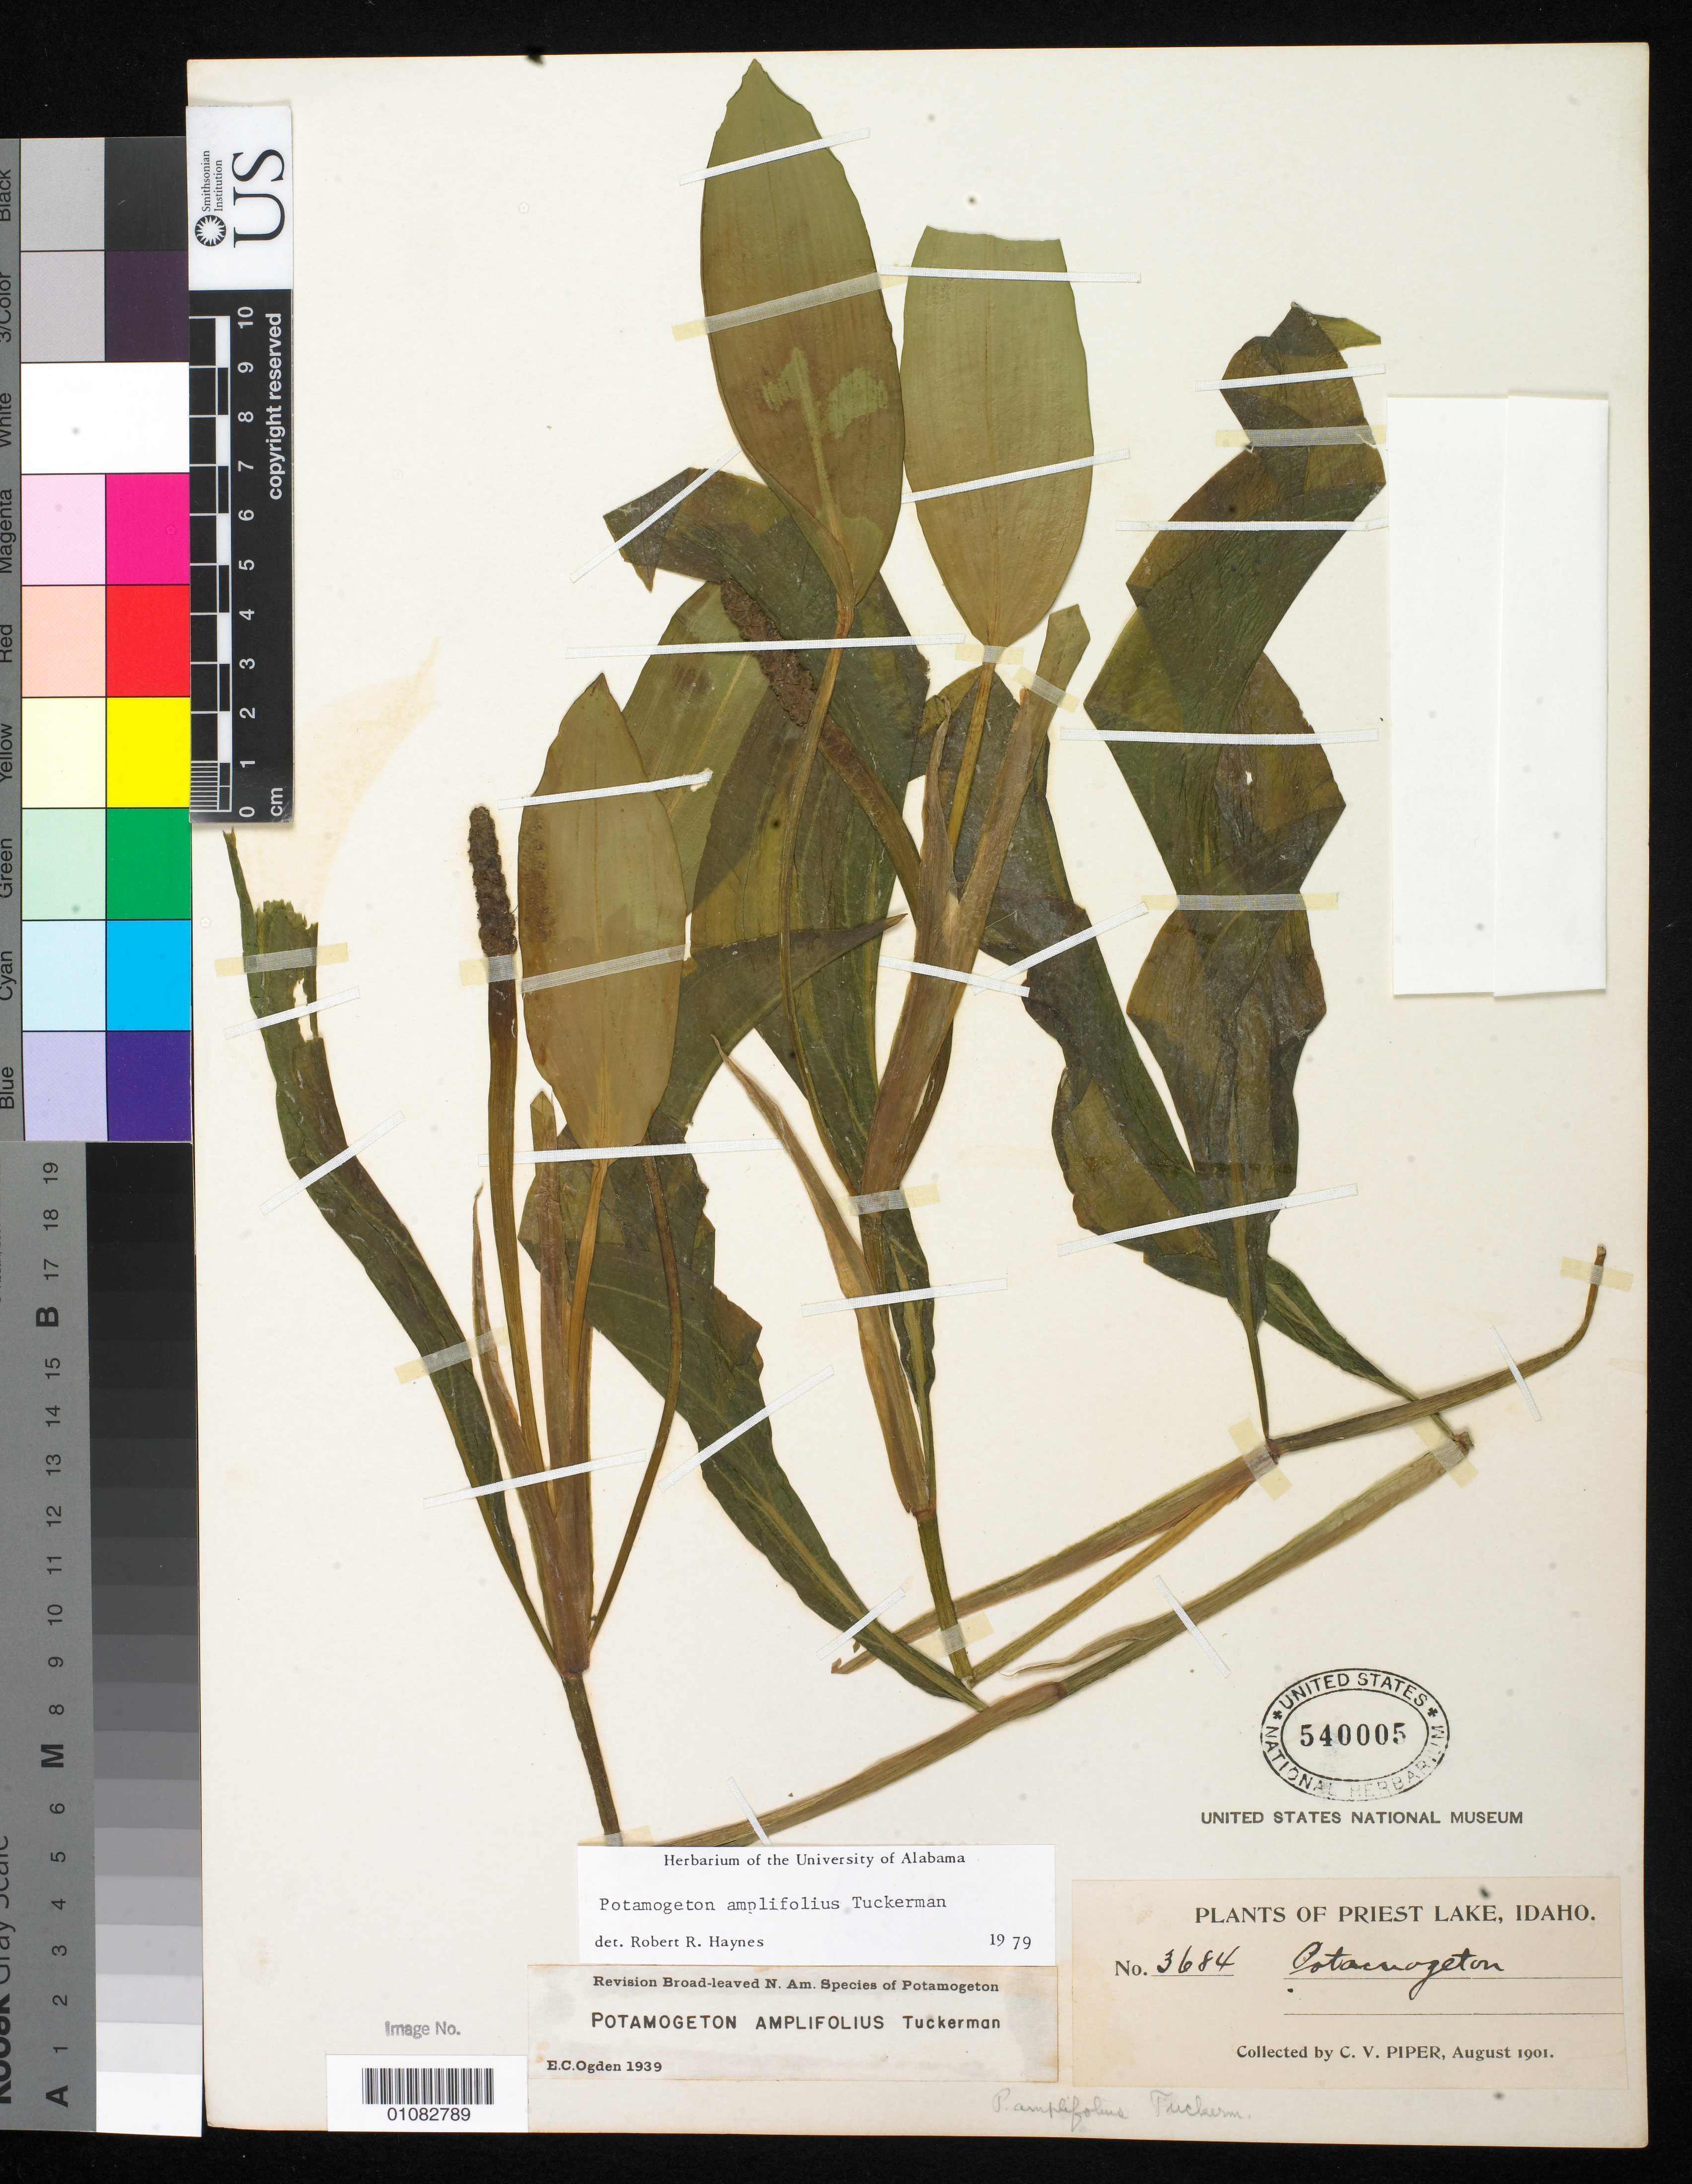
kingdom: Plantae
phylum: Tracheophyta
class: Liliopsida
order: Alismatales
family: Potamogetonaceae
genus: Potamogeton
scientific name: Potamogeton amplifolius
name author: Tuckerm.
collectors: C. V. Piper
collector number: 3684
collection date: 1901-08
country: United States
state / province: Idaho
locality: Priest Lake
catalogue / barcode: US 540005